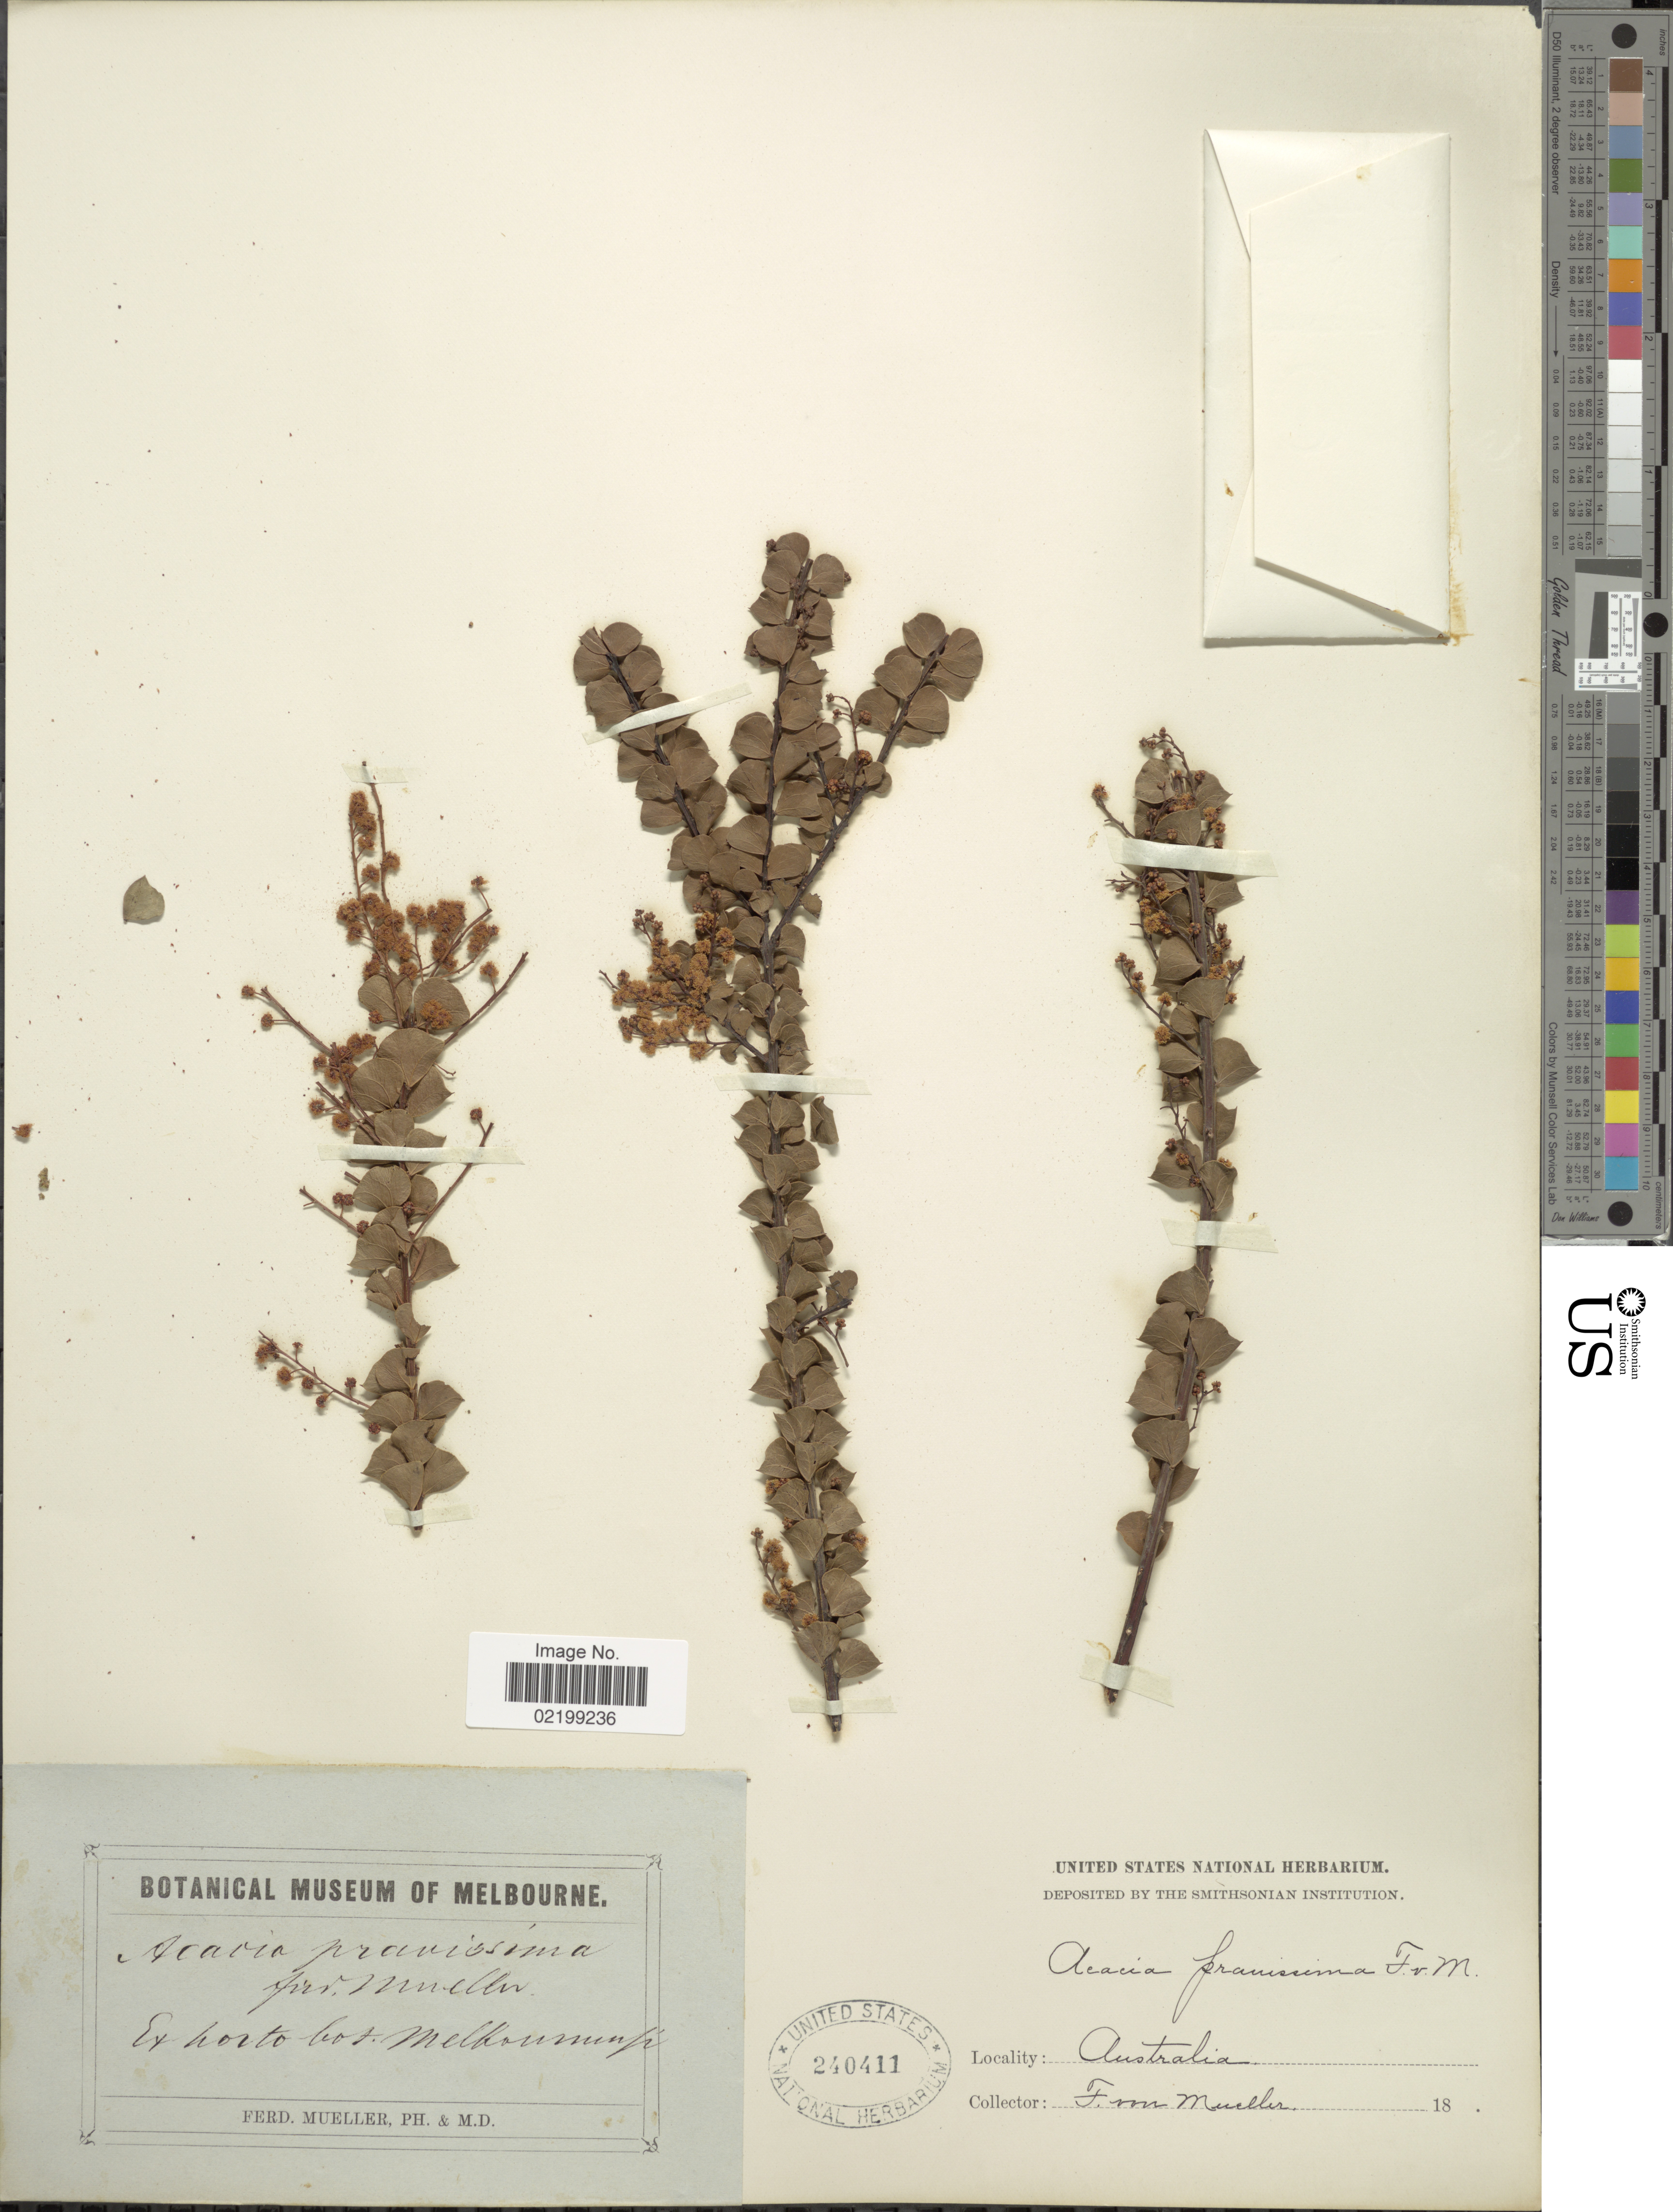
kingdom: Plantae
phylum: Tracheophyta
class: Magnoliopsida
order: Fabales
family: Fabaceae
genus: Acacia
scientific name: Acacia pravissima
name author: F. Muell.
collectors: F. von Mueller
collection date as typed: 18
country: Australia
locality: Ex horto bot. Melbourne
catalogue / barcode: US 240411